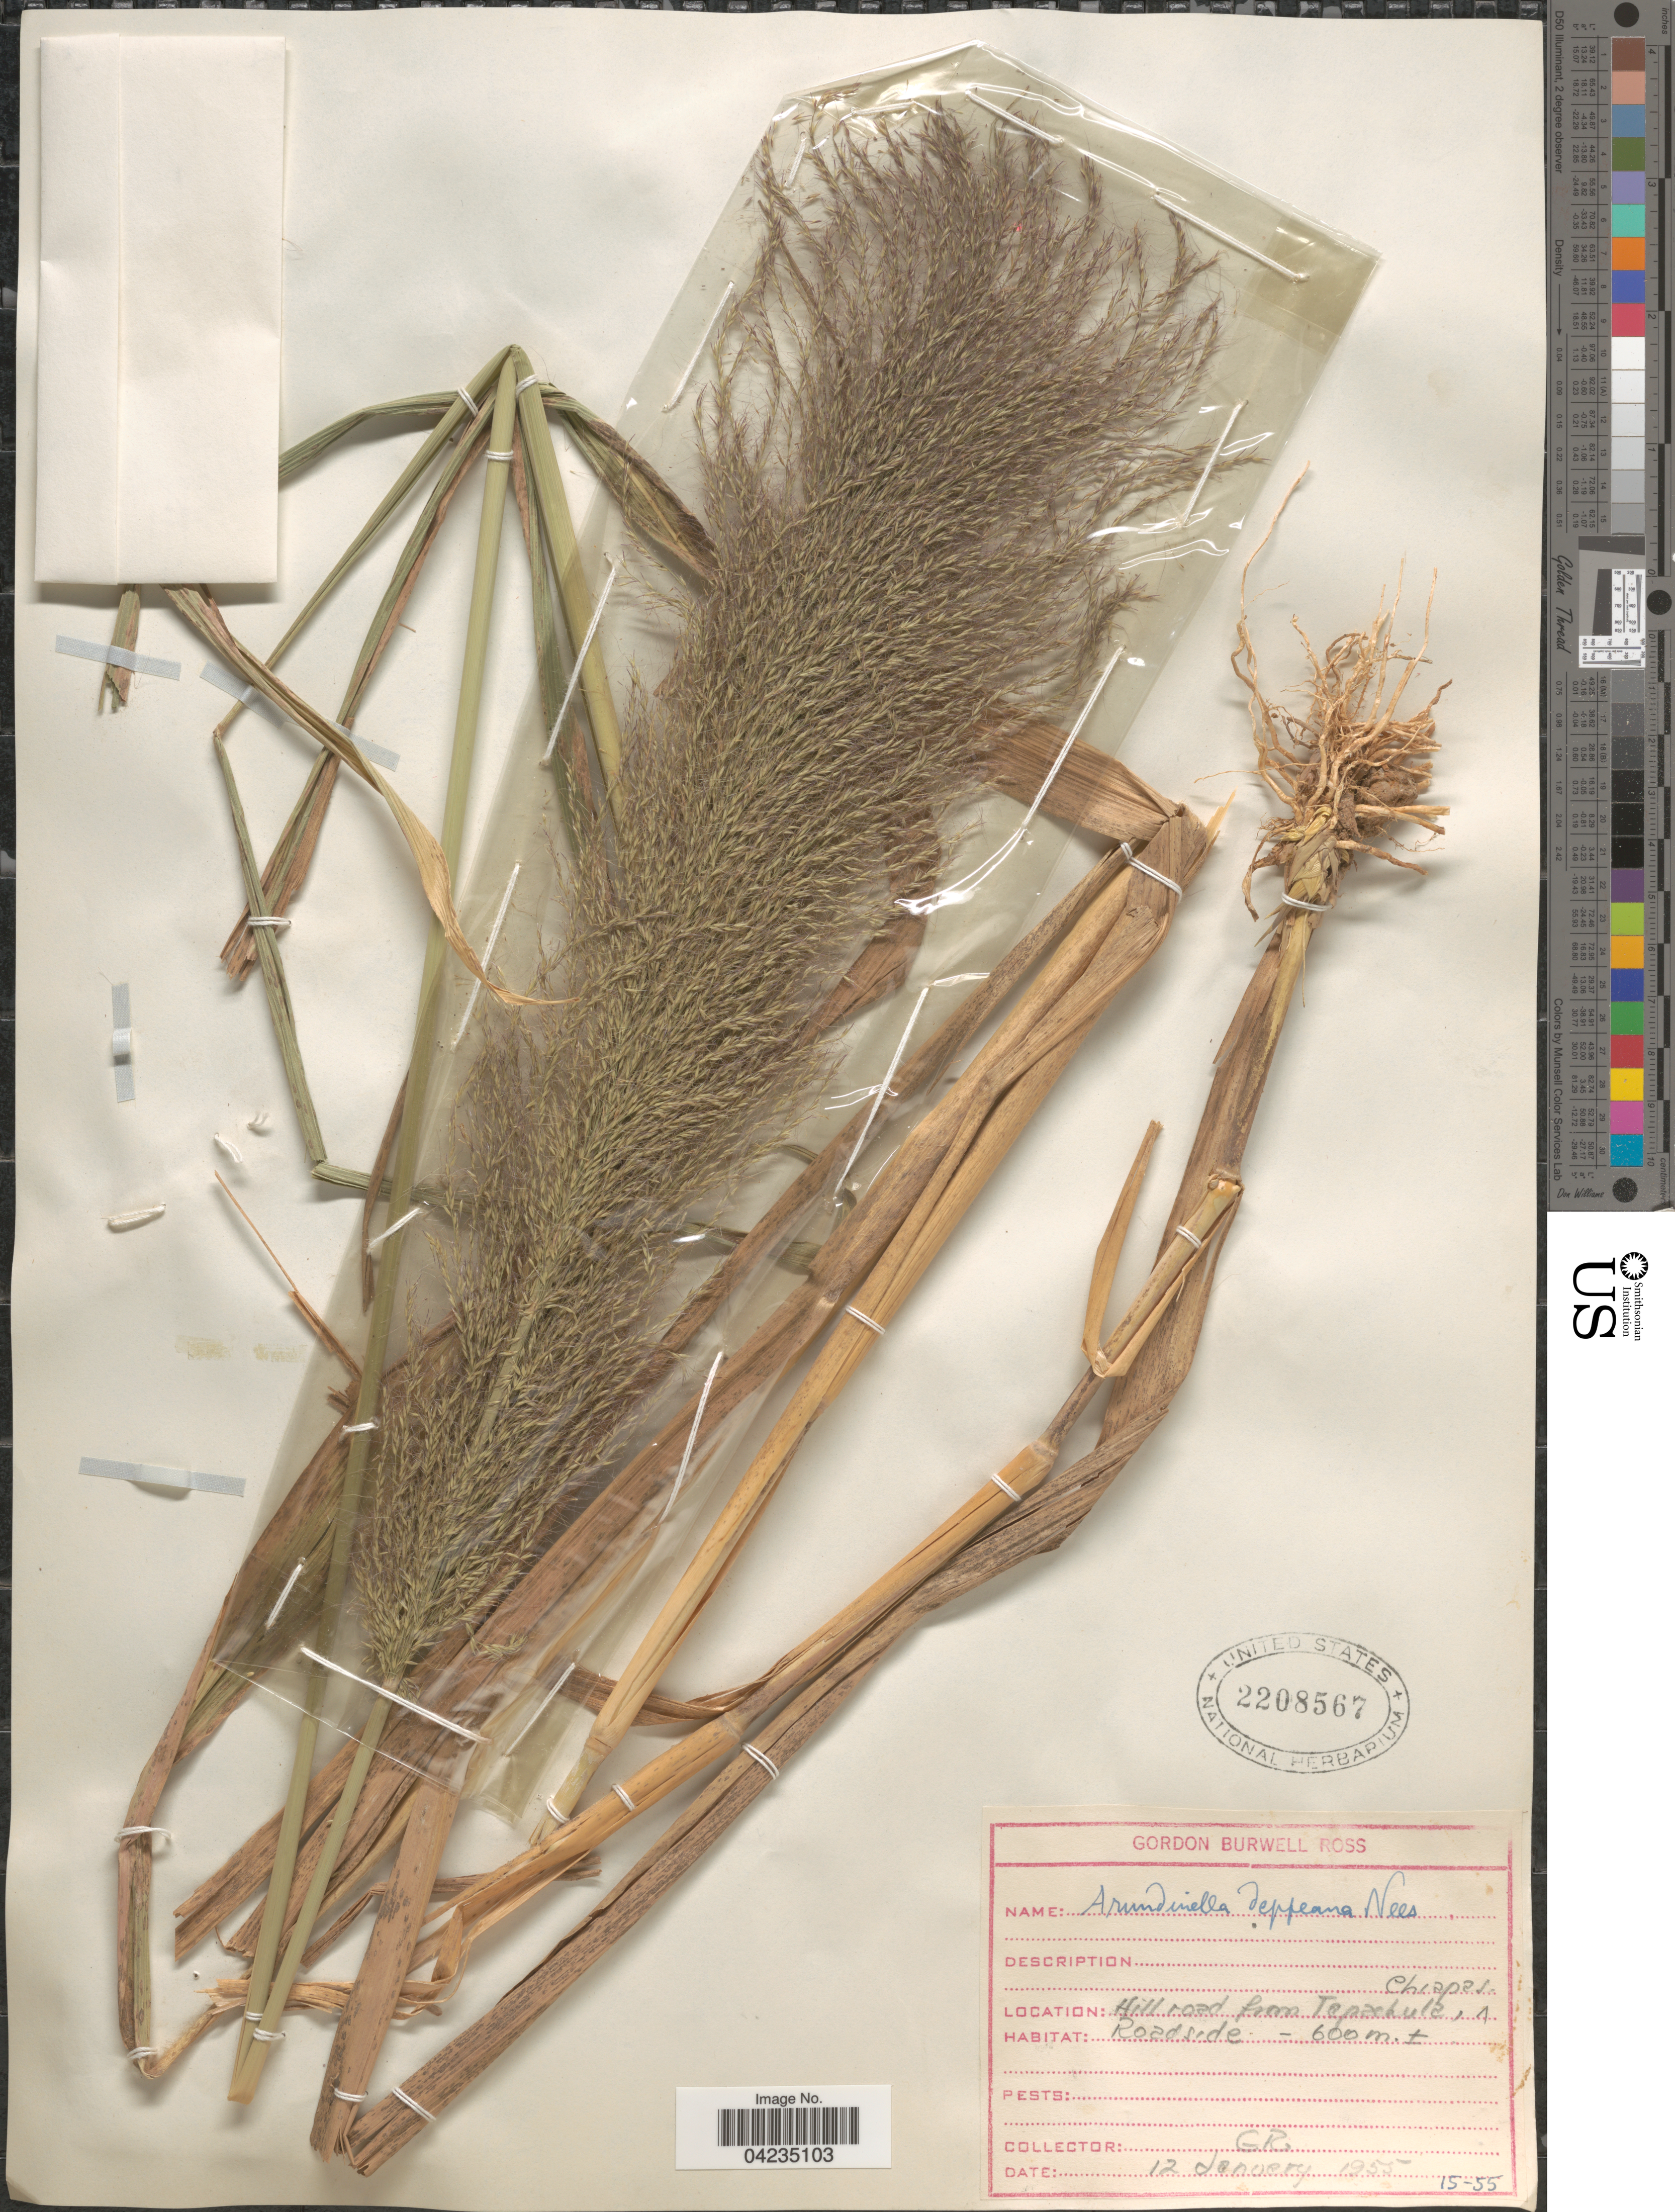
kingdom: Plantae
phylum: Tracheophyta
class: Liliopsida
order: Poales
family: Poaceae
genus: Arundinella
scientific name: Arundinella deppeana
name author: Nees ex Steud.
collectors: G. B. Ross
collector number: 15-55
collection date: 1955-01-12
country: Mexico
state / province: Chiapas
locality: Hill road from Tapachula.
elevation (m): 600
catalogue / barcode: US 2208567